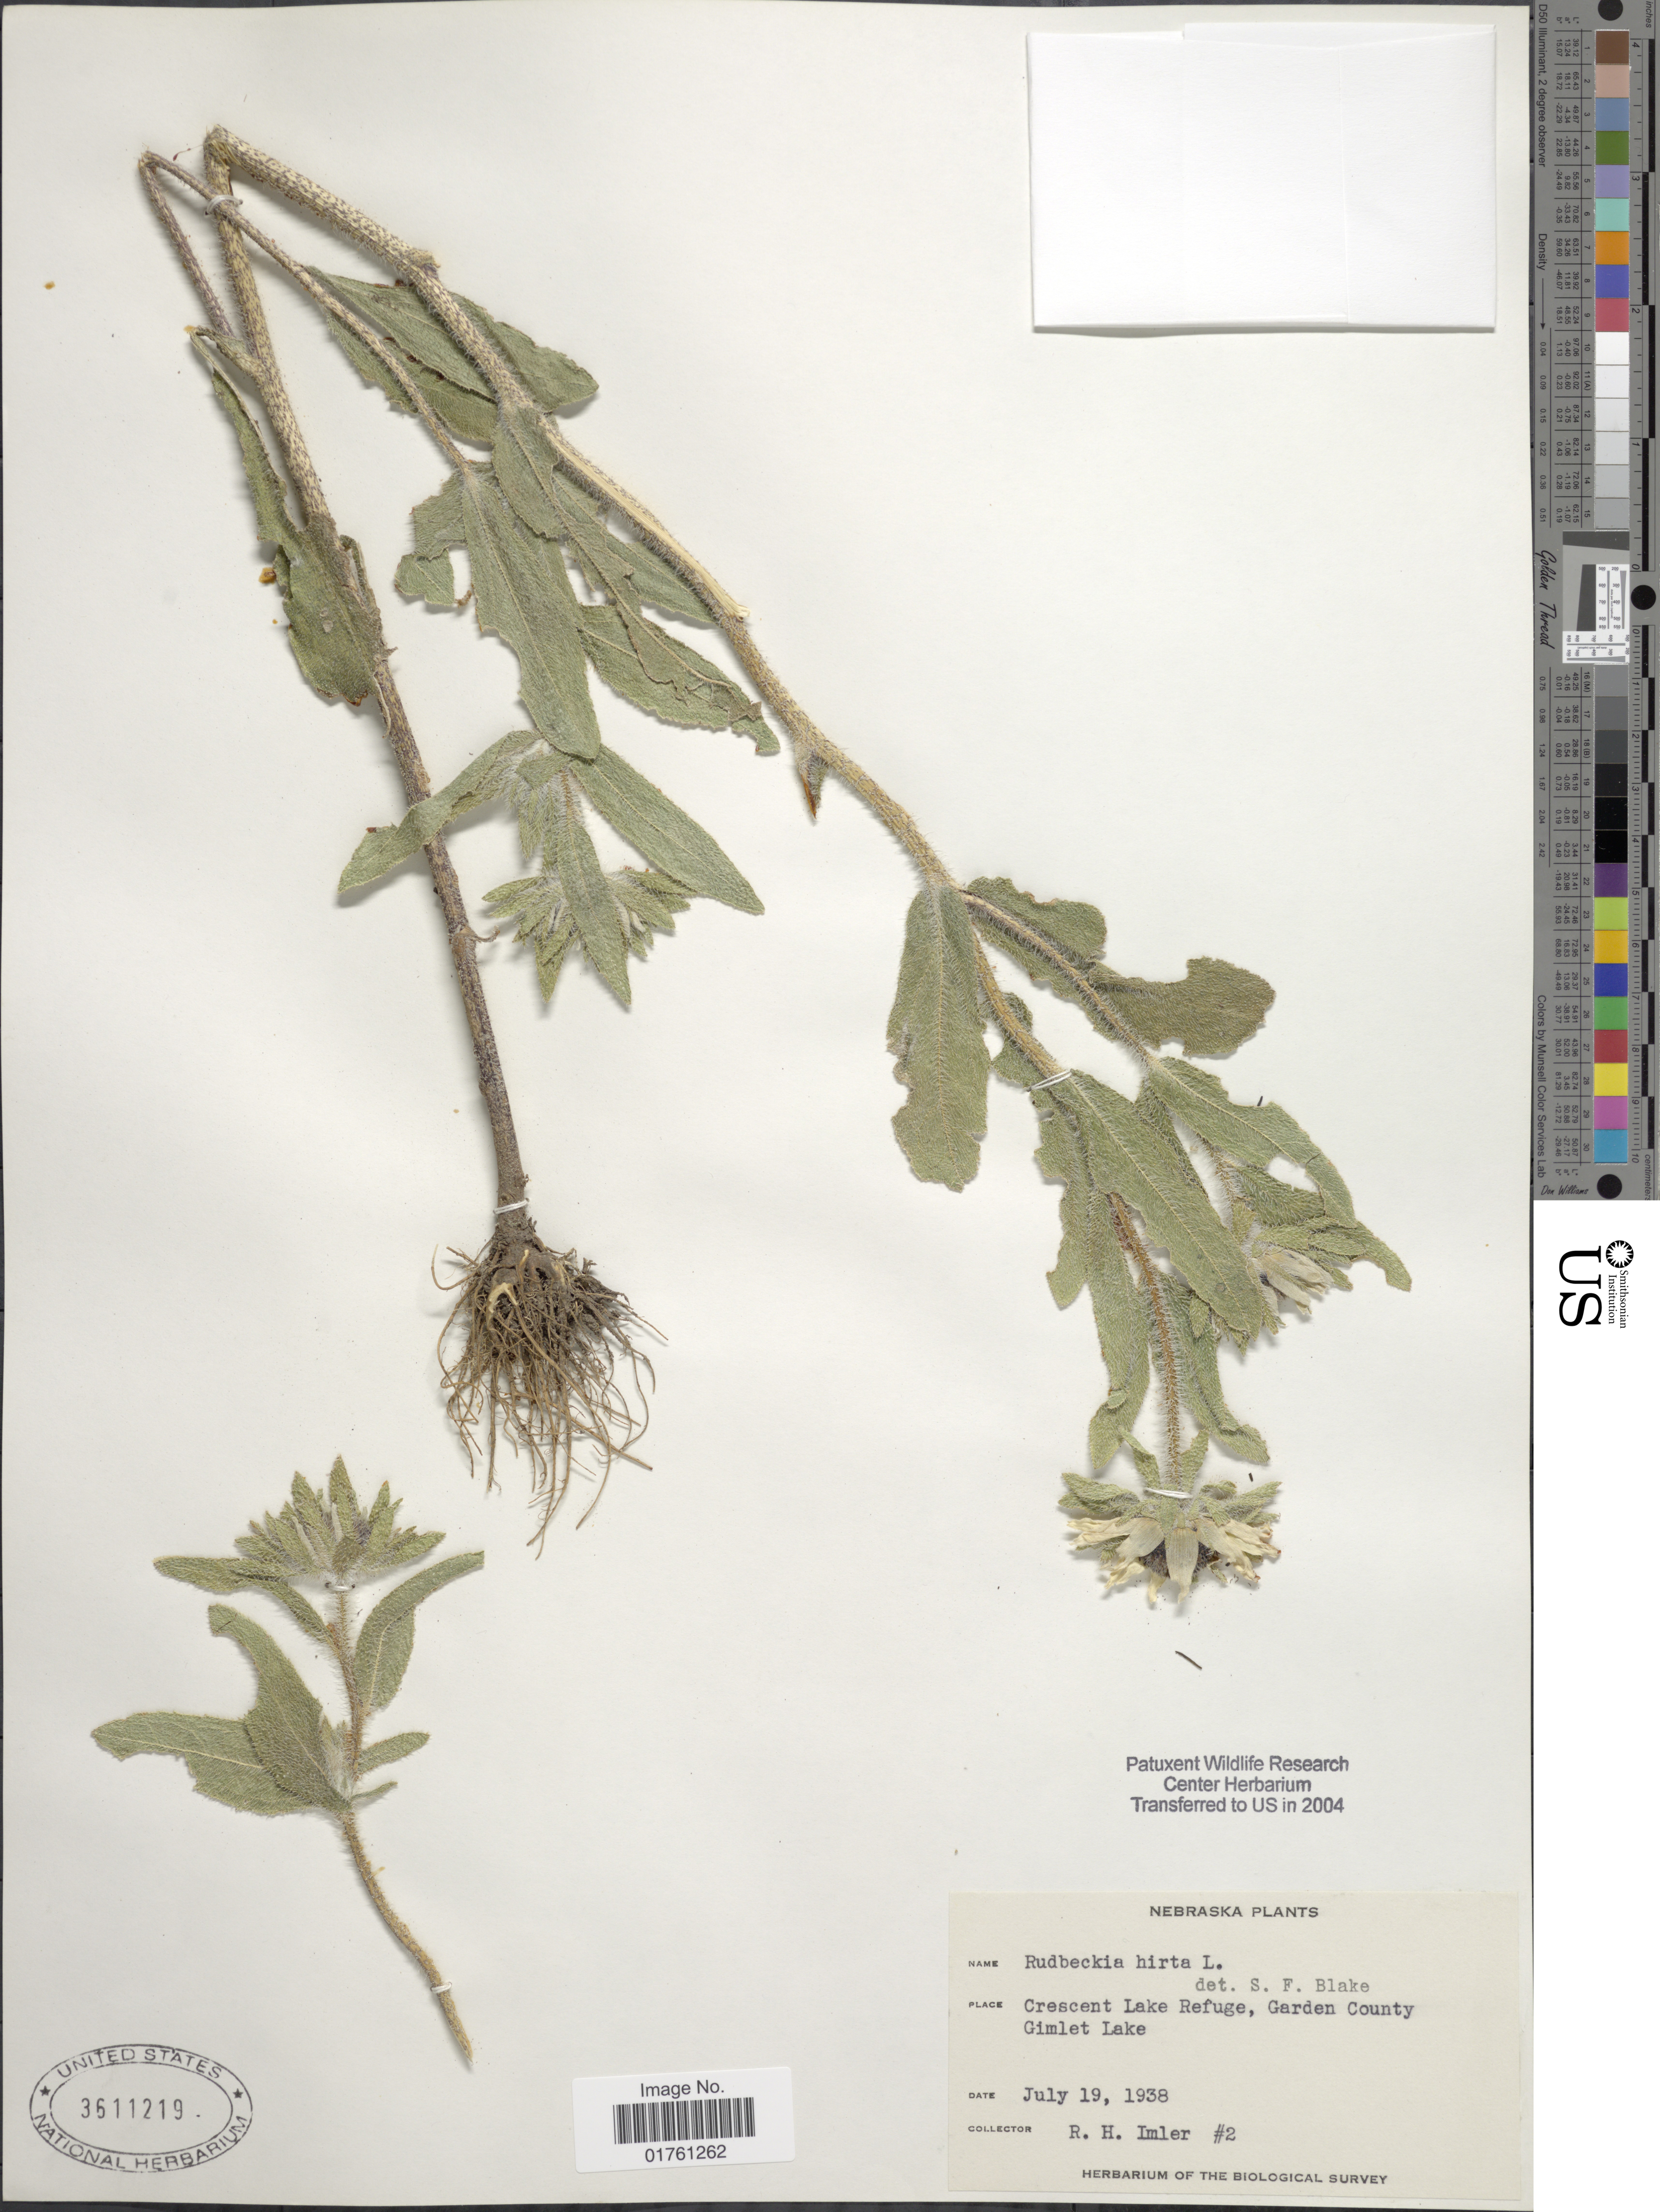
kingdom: Plantae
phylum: Tracheophyta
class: Magnoliopsida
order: Asterales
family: Asteraceae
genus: Rudbeckia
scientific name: Rudbeckia hirta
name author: L.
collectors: R. Imler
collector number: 2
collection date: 1938-07-19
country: United States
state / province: Nebraska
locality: Crescent Lake Refuge, Garden County Gimlet Lake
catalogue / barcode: US 3611219